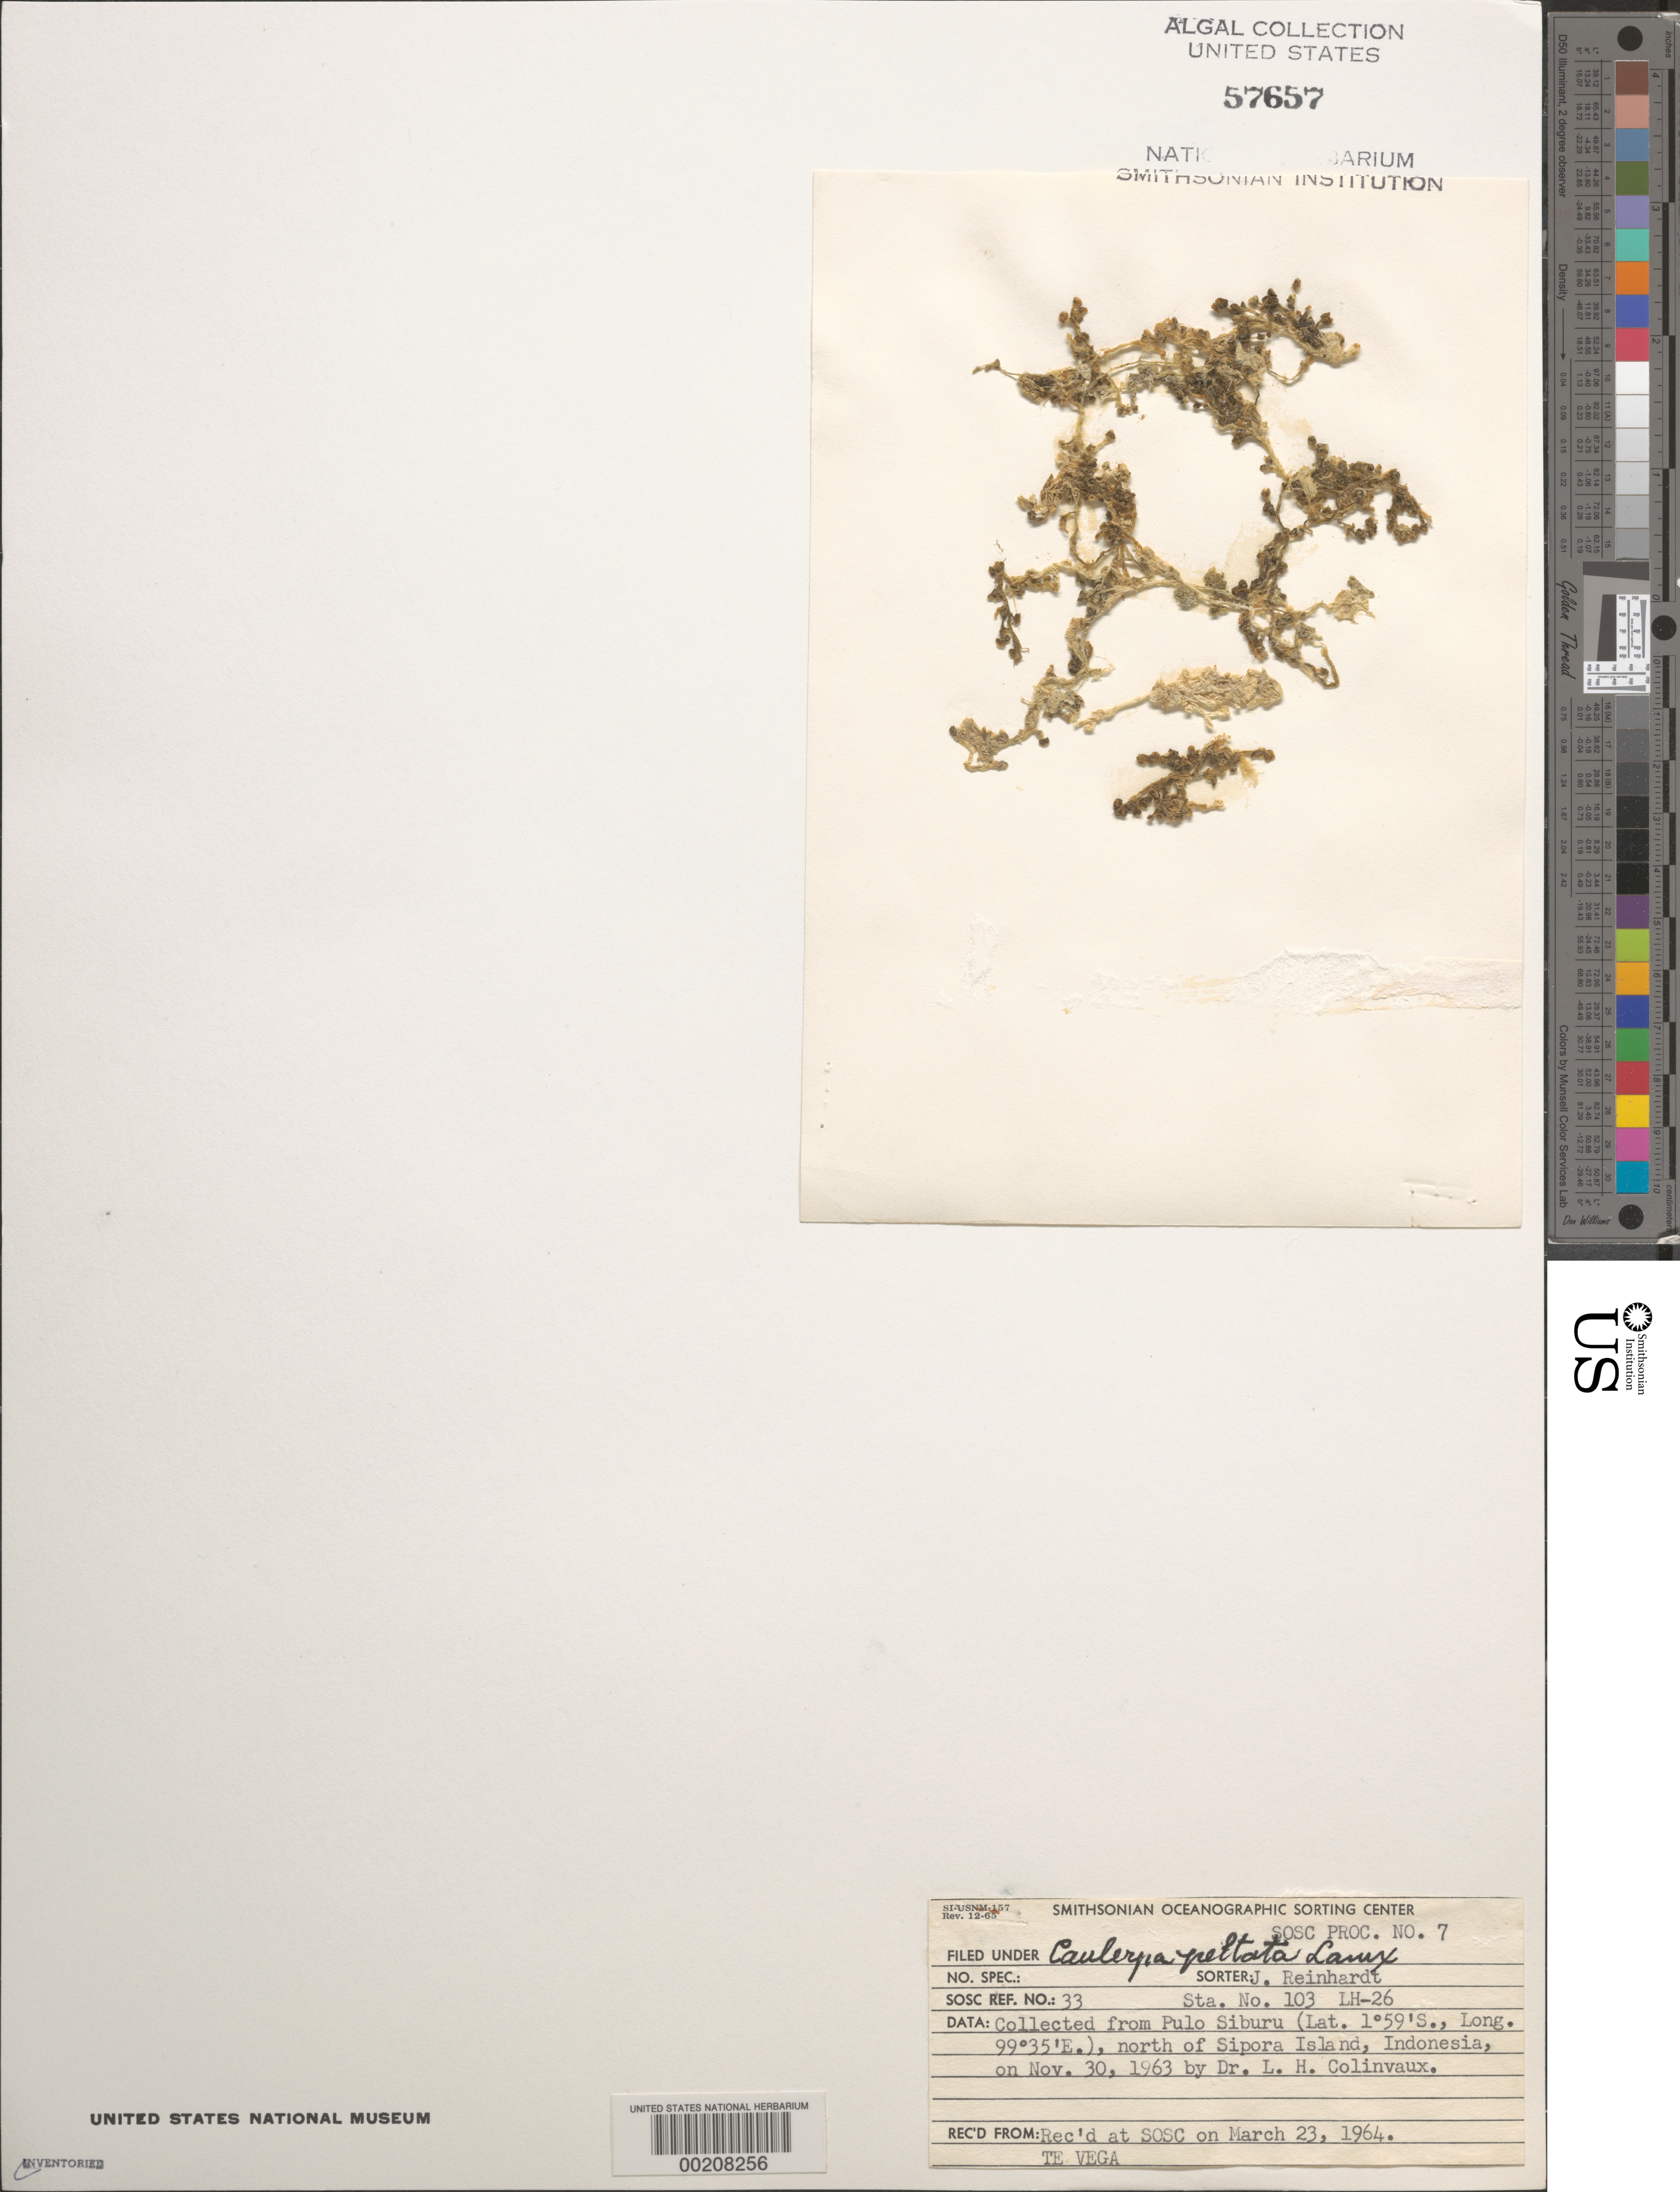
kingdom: Plantae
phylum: Chlorophyta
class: Ulvophyceae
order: Cladophorales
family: Cladophoraceae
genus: Cladophora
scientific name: Cladophora glomerata var. crassior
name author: (C. Agardh) C. Hoek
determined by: Algae name updating Project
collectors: L. Hillis-Colinvaux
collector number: LH-26 & Station 103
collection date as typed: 30 Nov 1963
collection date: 1963-11-30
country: Indonesia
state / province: Sumatra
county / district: Sumatera Barat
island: Pulo Siburu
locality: North of Sipora Island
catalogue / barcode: US 57657